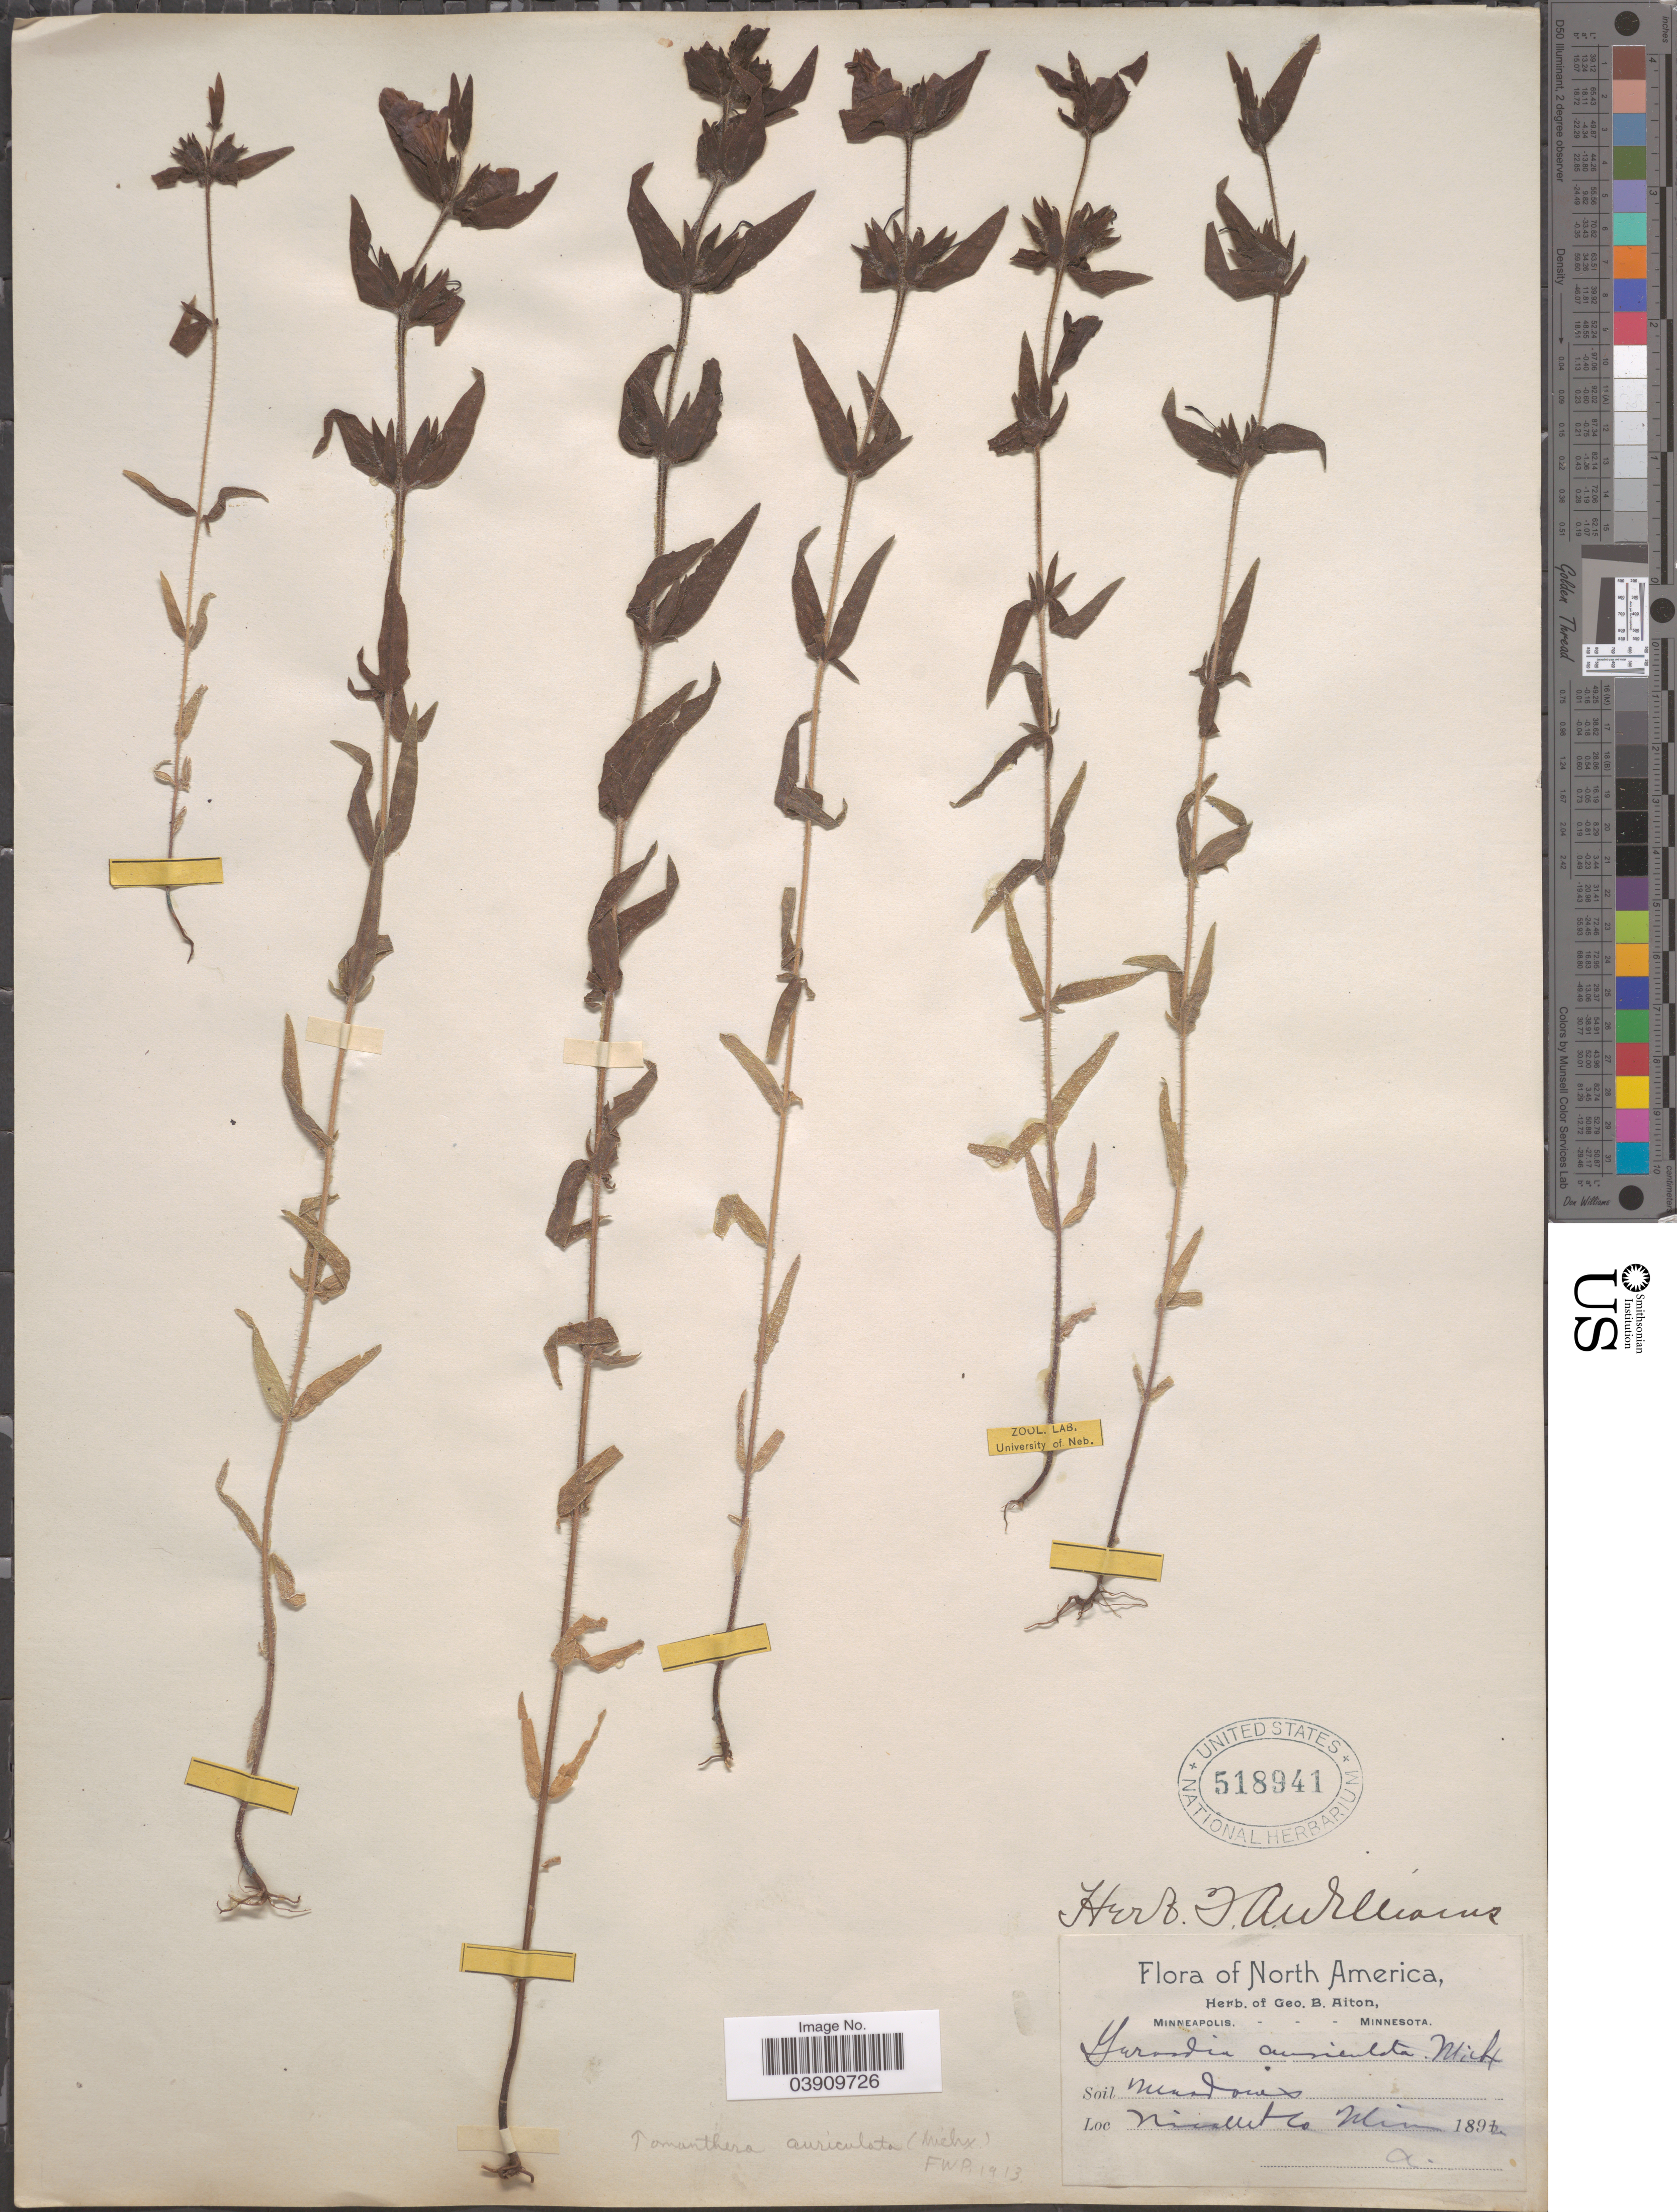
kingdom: Plantae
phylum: Tracheophyta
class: Magnoliopsida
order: Lamiales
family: Orobanchaceae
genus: Tomanthera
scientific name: Tomanthera auriculata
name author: (Michx.) Raf.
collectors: G. B. Aiton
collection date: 1892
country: United States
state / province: Minnesota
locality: Nicollet Co.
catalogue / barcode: US 518941